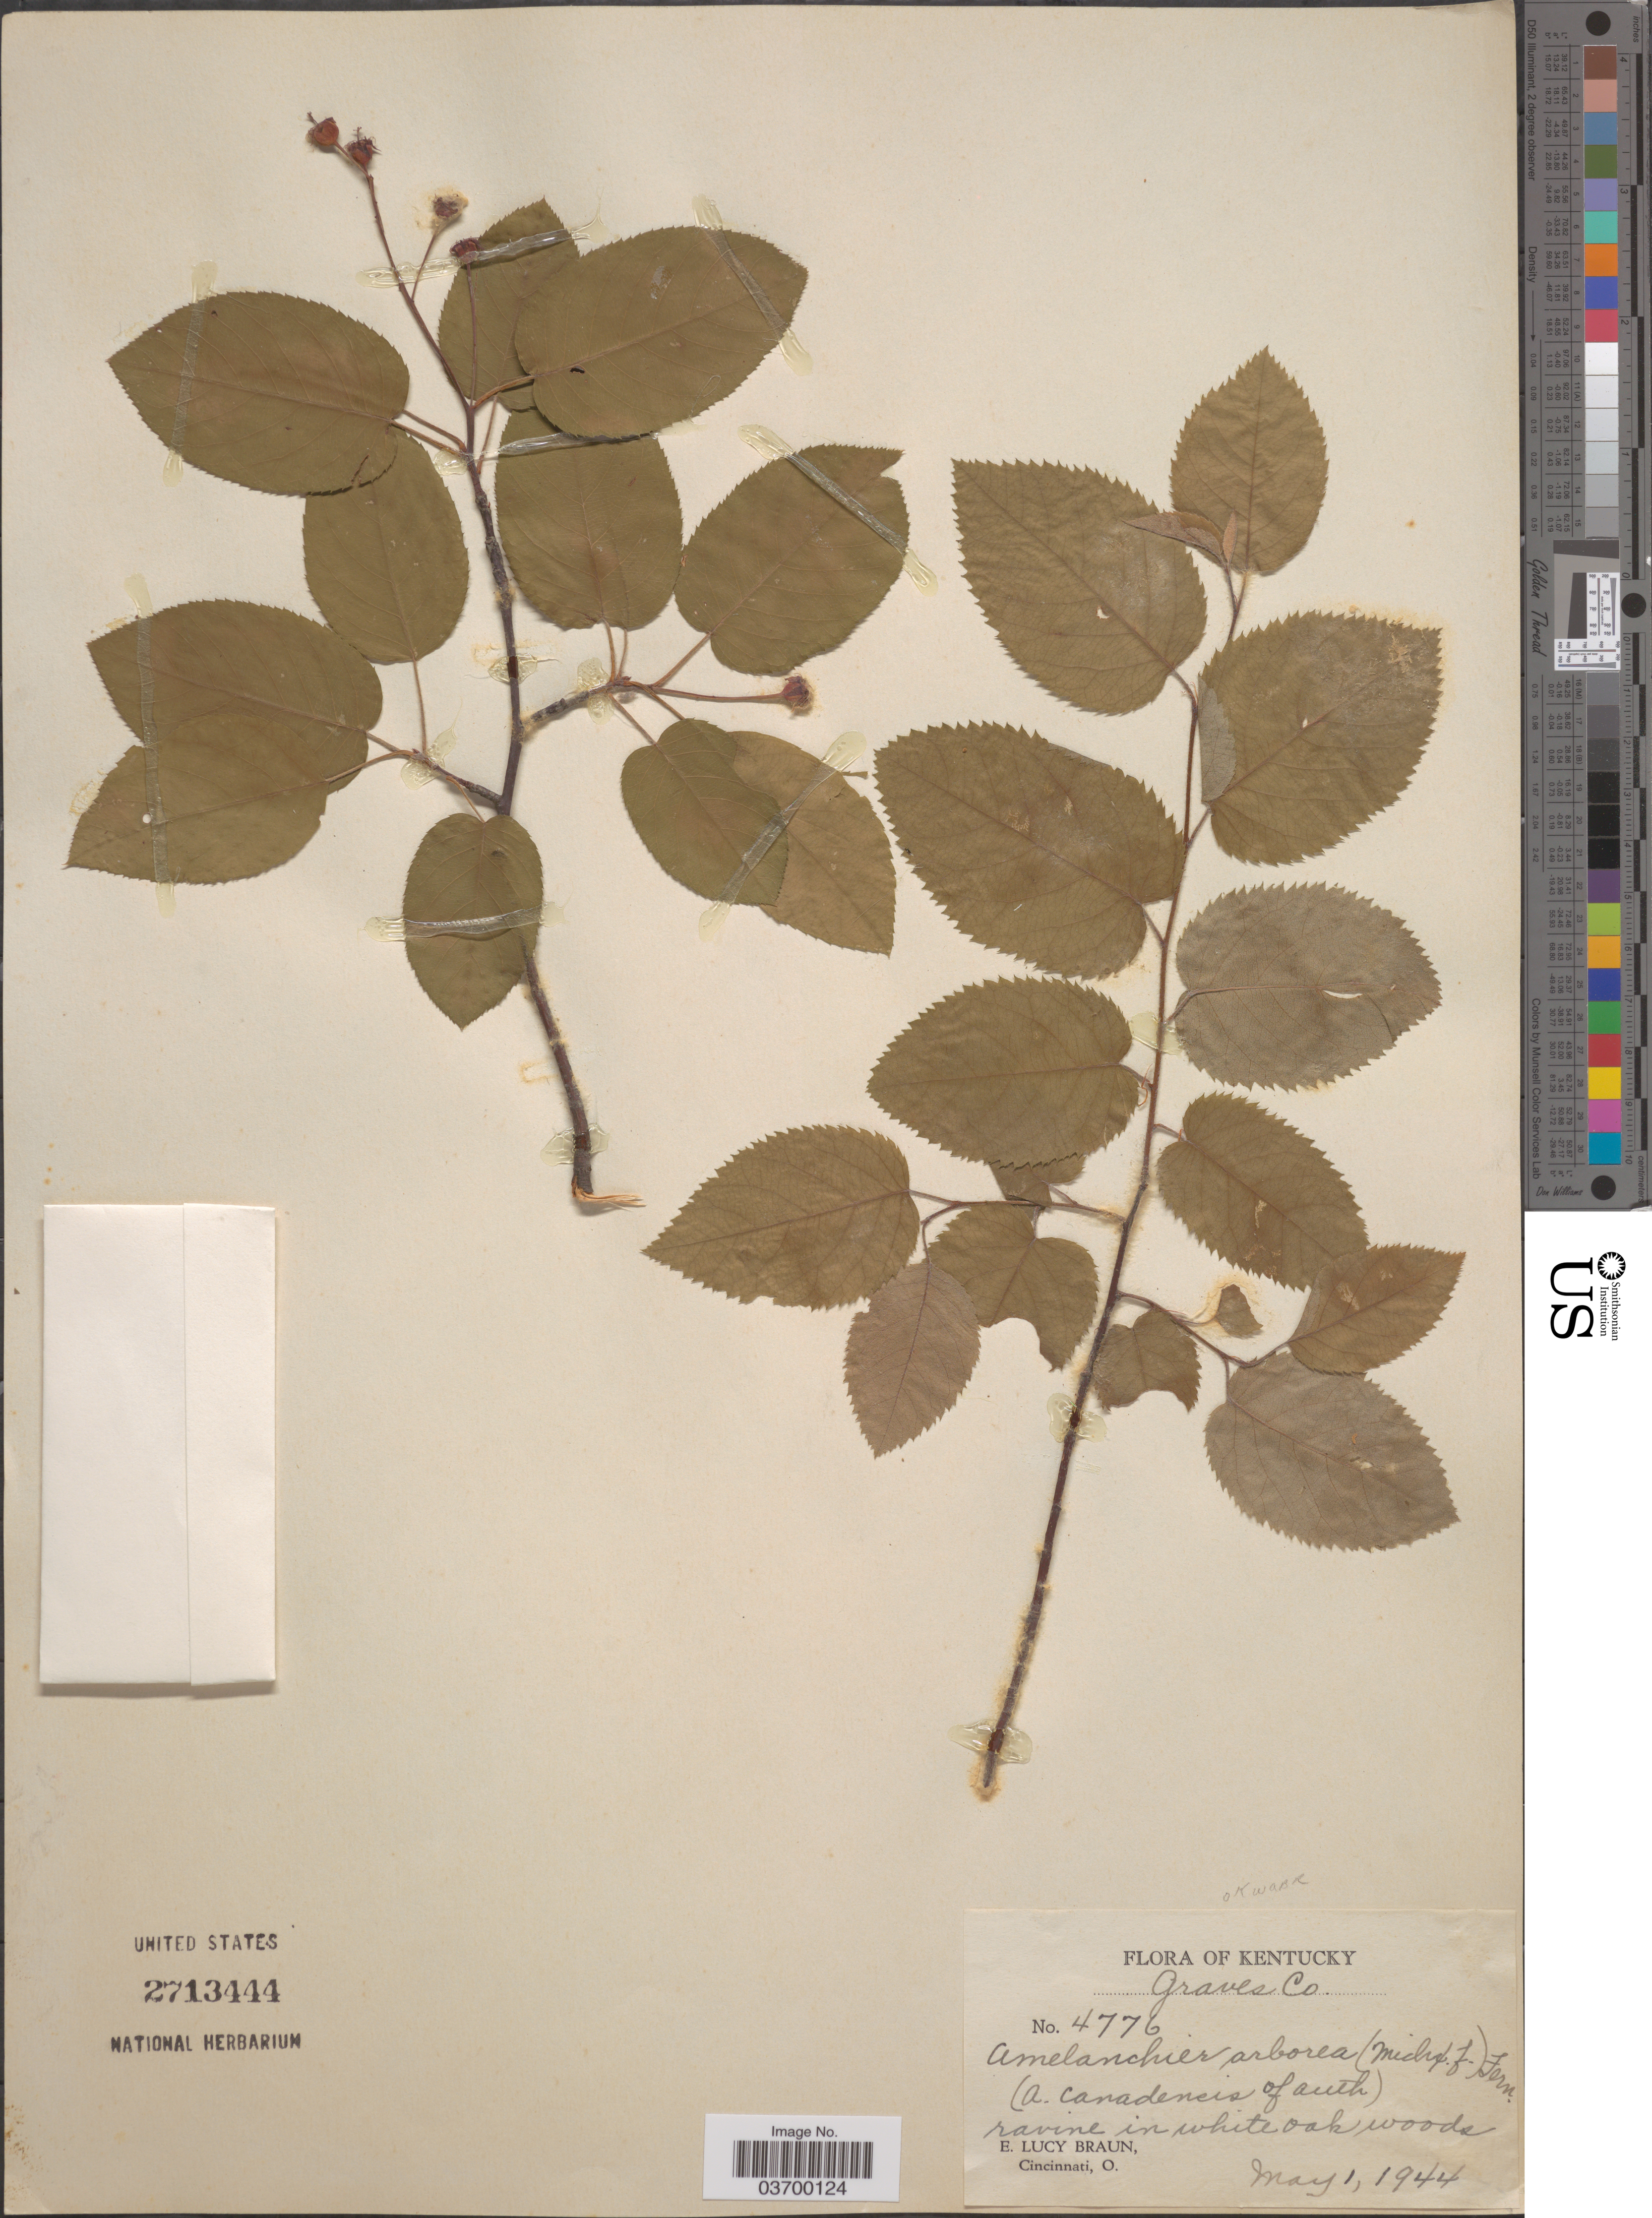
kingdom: Plantae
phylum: Tracheophyta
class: Magnoliopsida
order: Rosales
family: Rosaceae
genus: Amelanchier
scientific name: Amelanchier arborea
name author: (F. Michx.) Fernald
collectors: E. L. Braun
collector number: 4776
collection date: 1944-05-01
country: United States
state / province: Kentucky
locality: Graves Co. Ravine in white oak woods.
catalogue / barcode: US 2713444